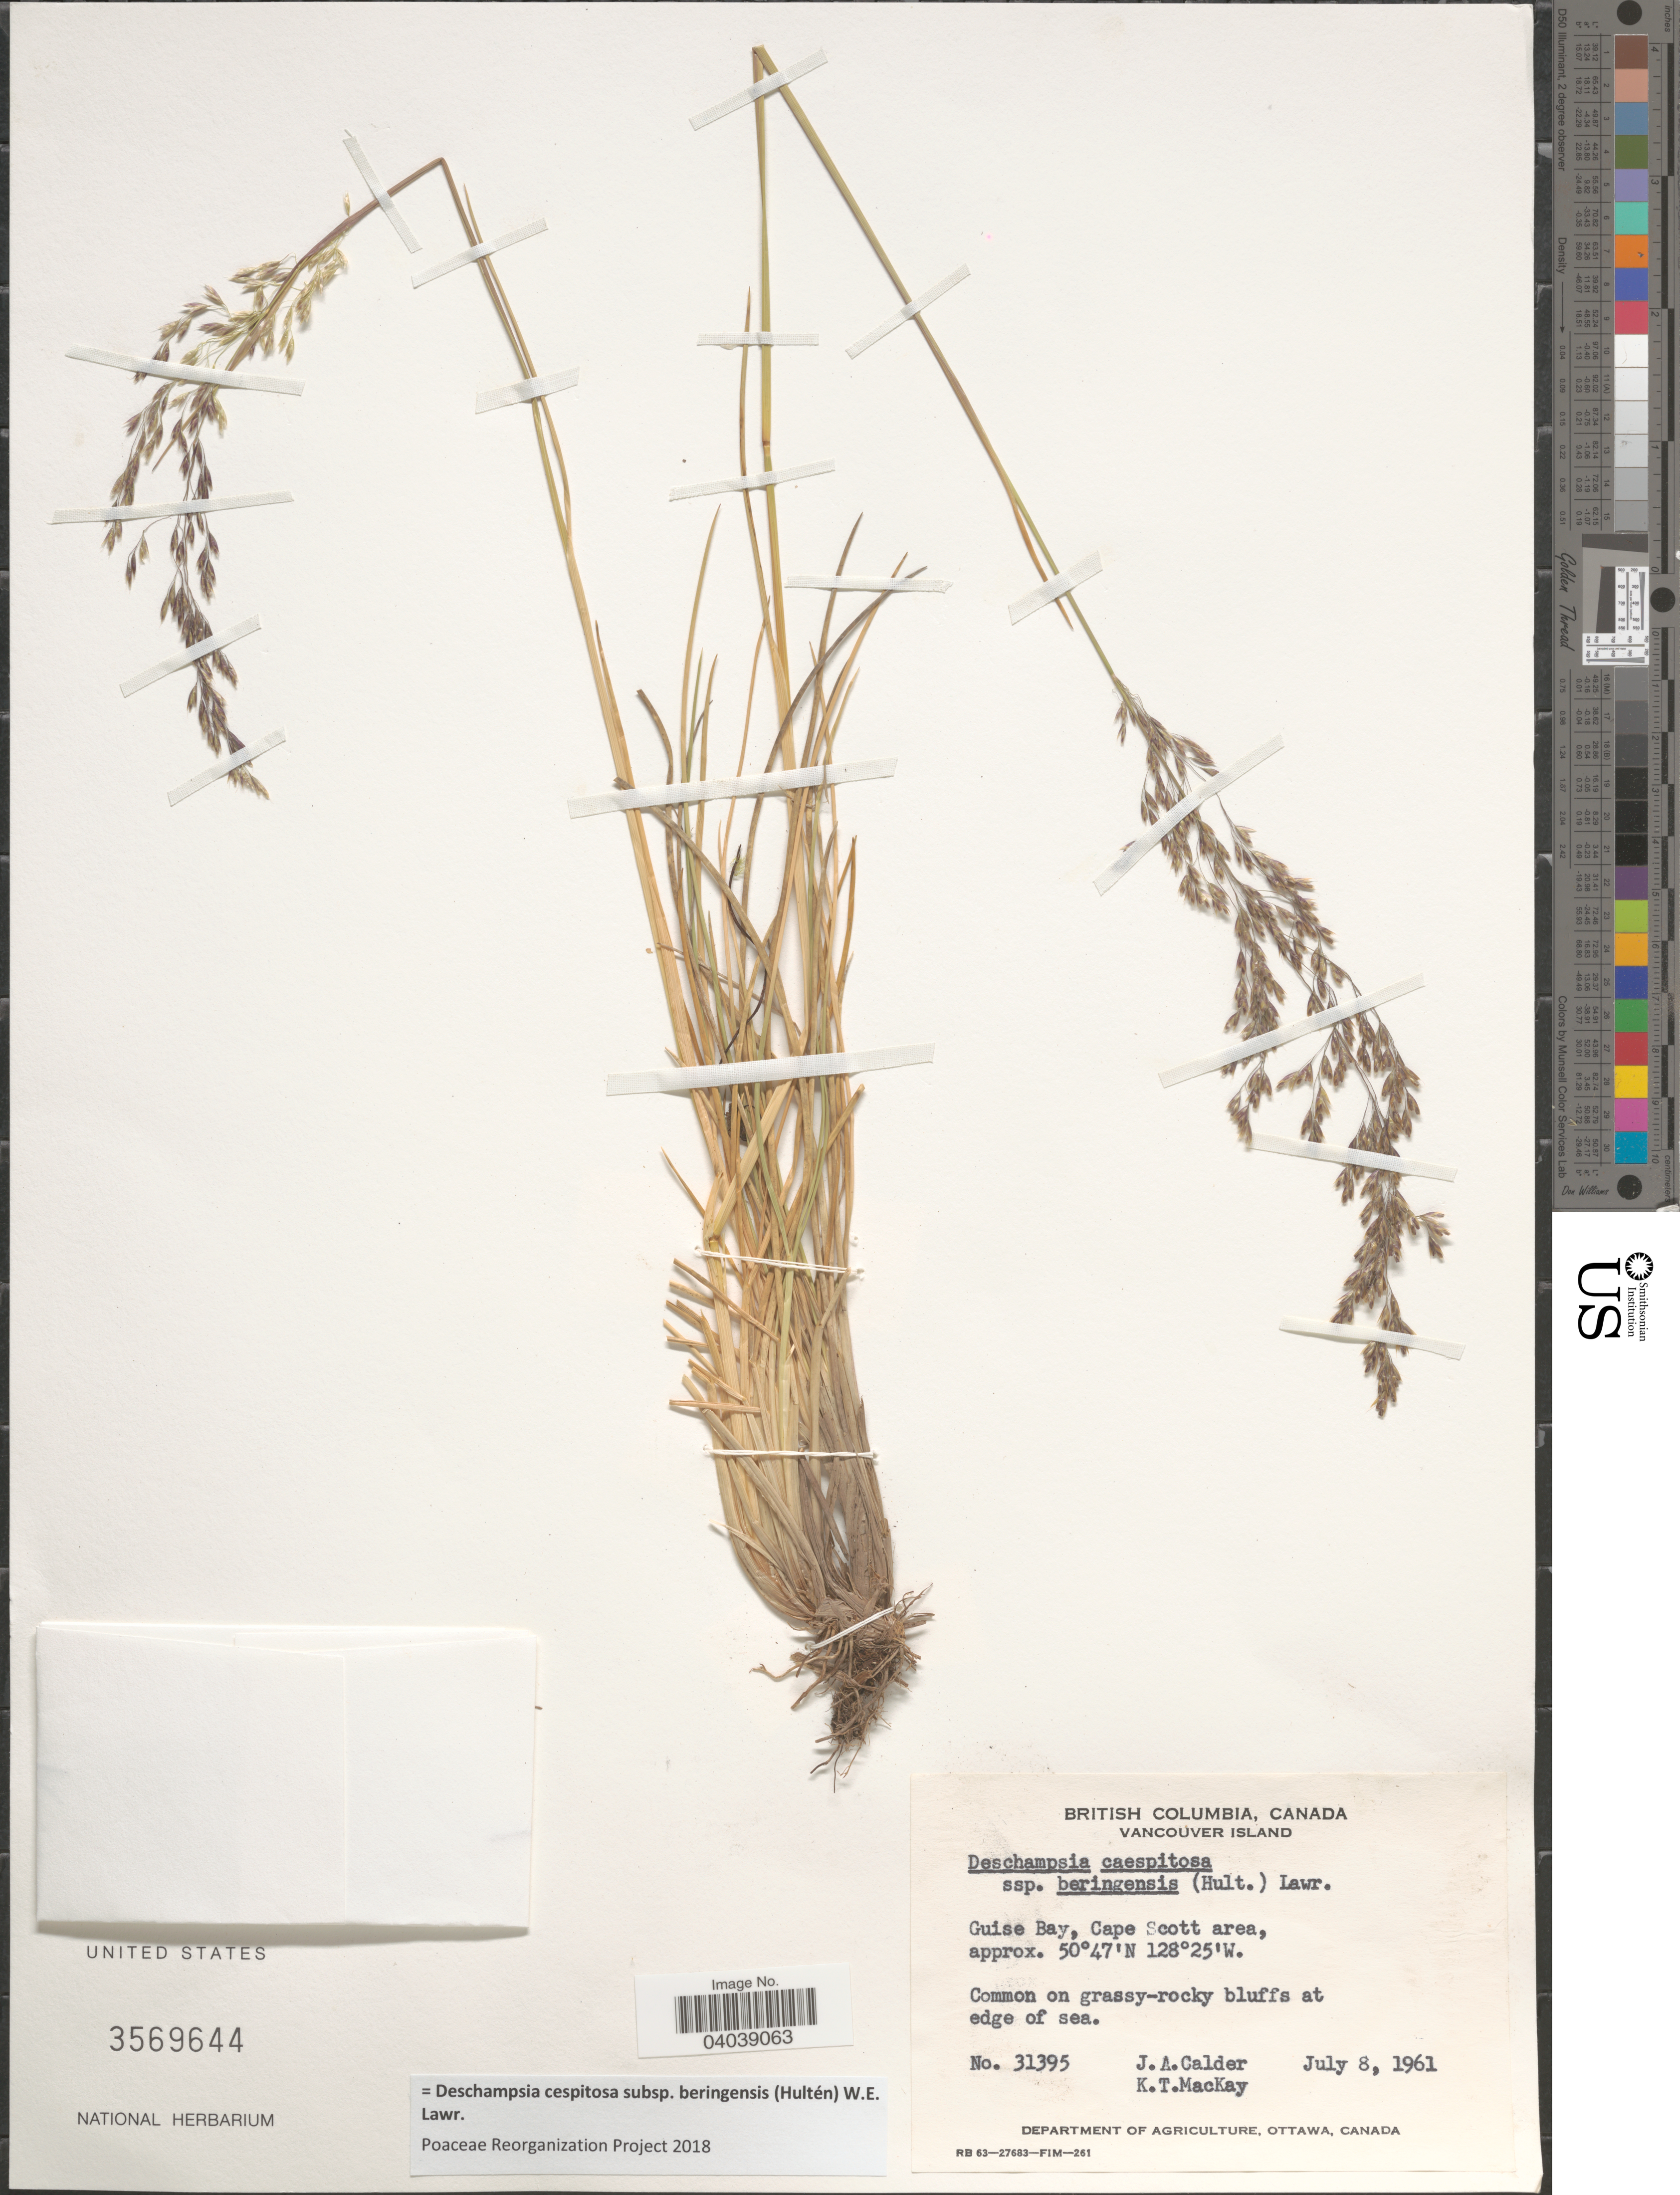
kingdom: Plantae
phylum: Tracheophyta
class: Liliopsida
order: Poales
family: Poaceae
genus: Deschampsia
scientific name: Deschampsia cespitosa subsp. beringensis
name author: (Hultén) Lawrence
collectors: J. A. Calder & K. T. Mackay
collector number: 31395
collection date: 1961-07-08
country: Canada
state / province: British Columbia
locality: Vancouver Island. Guise Bay, Cape Scott area.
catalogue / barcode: US 3569644